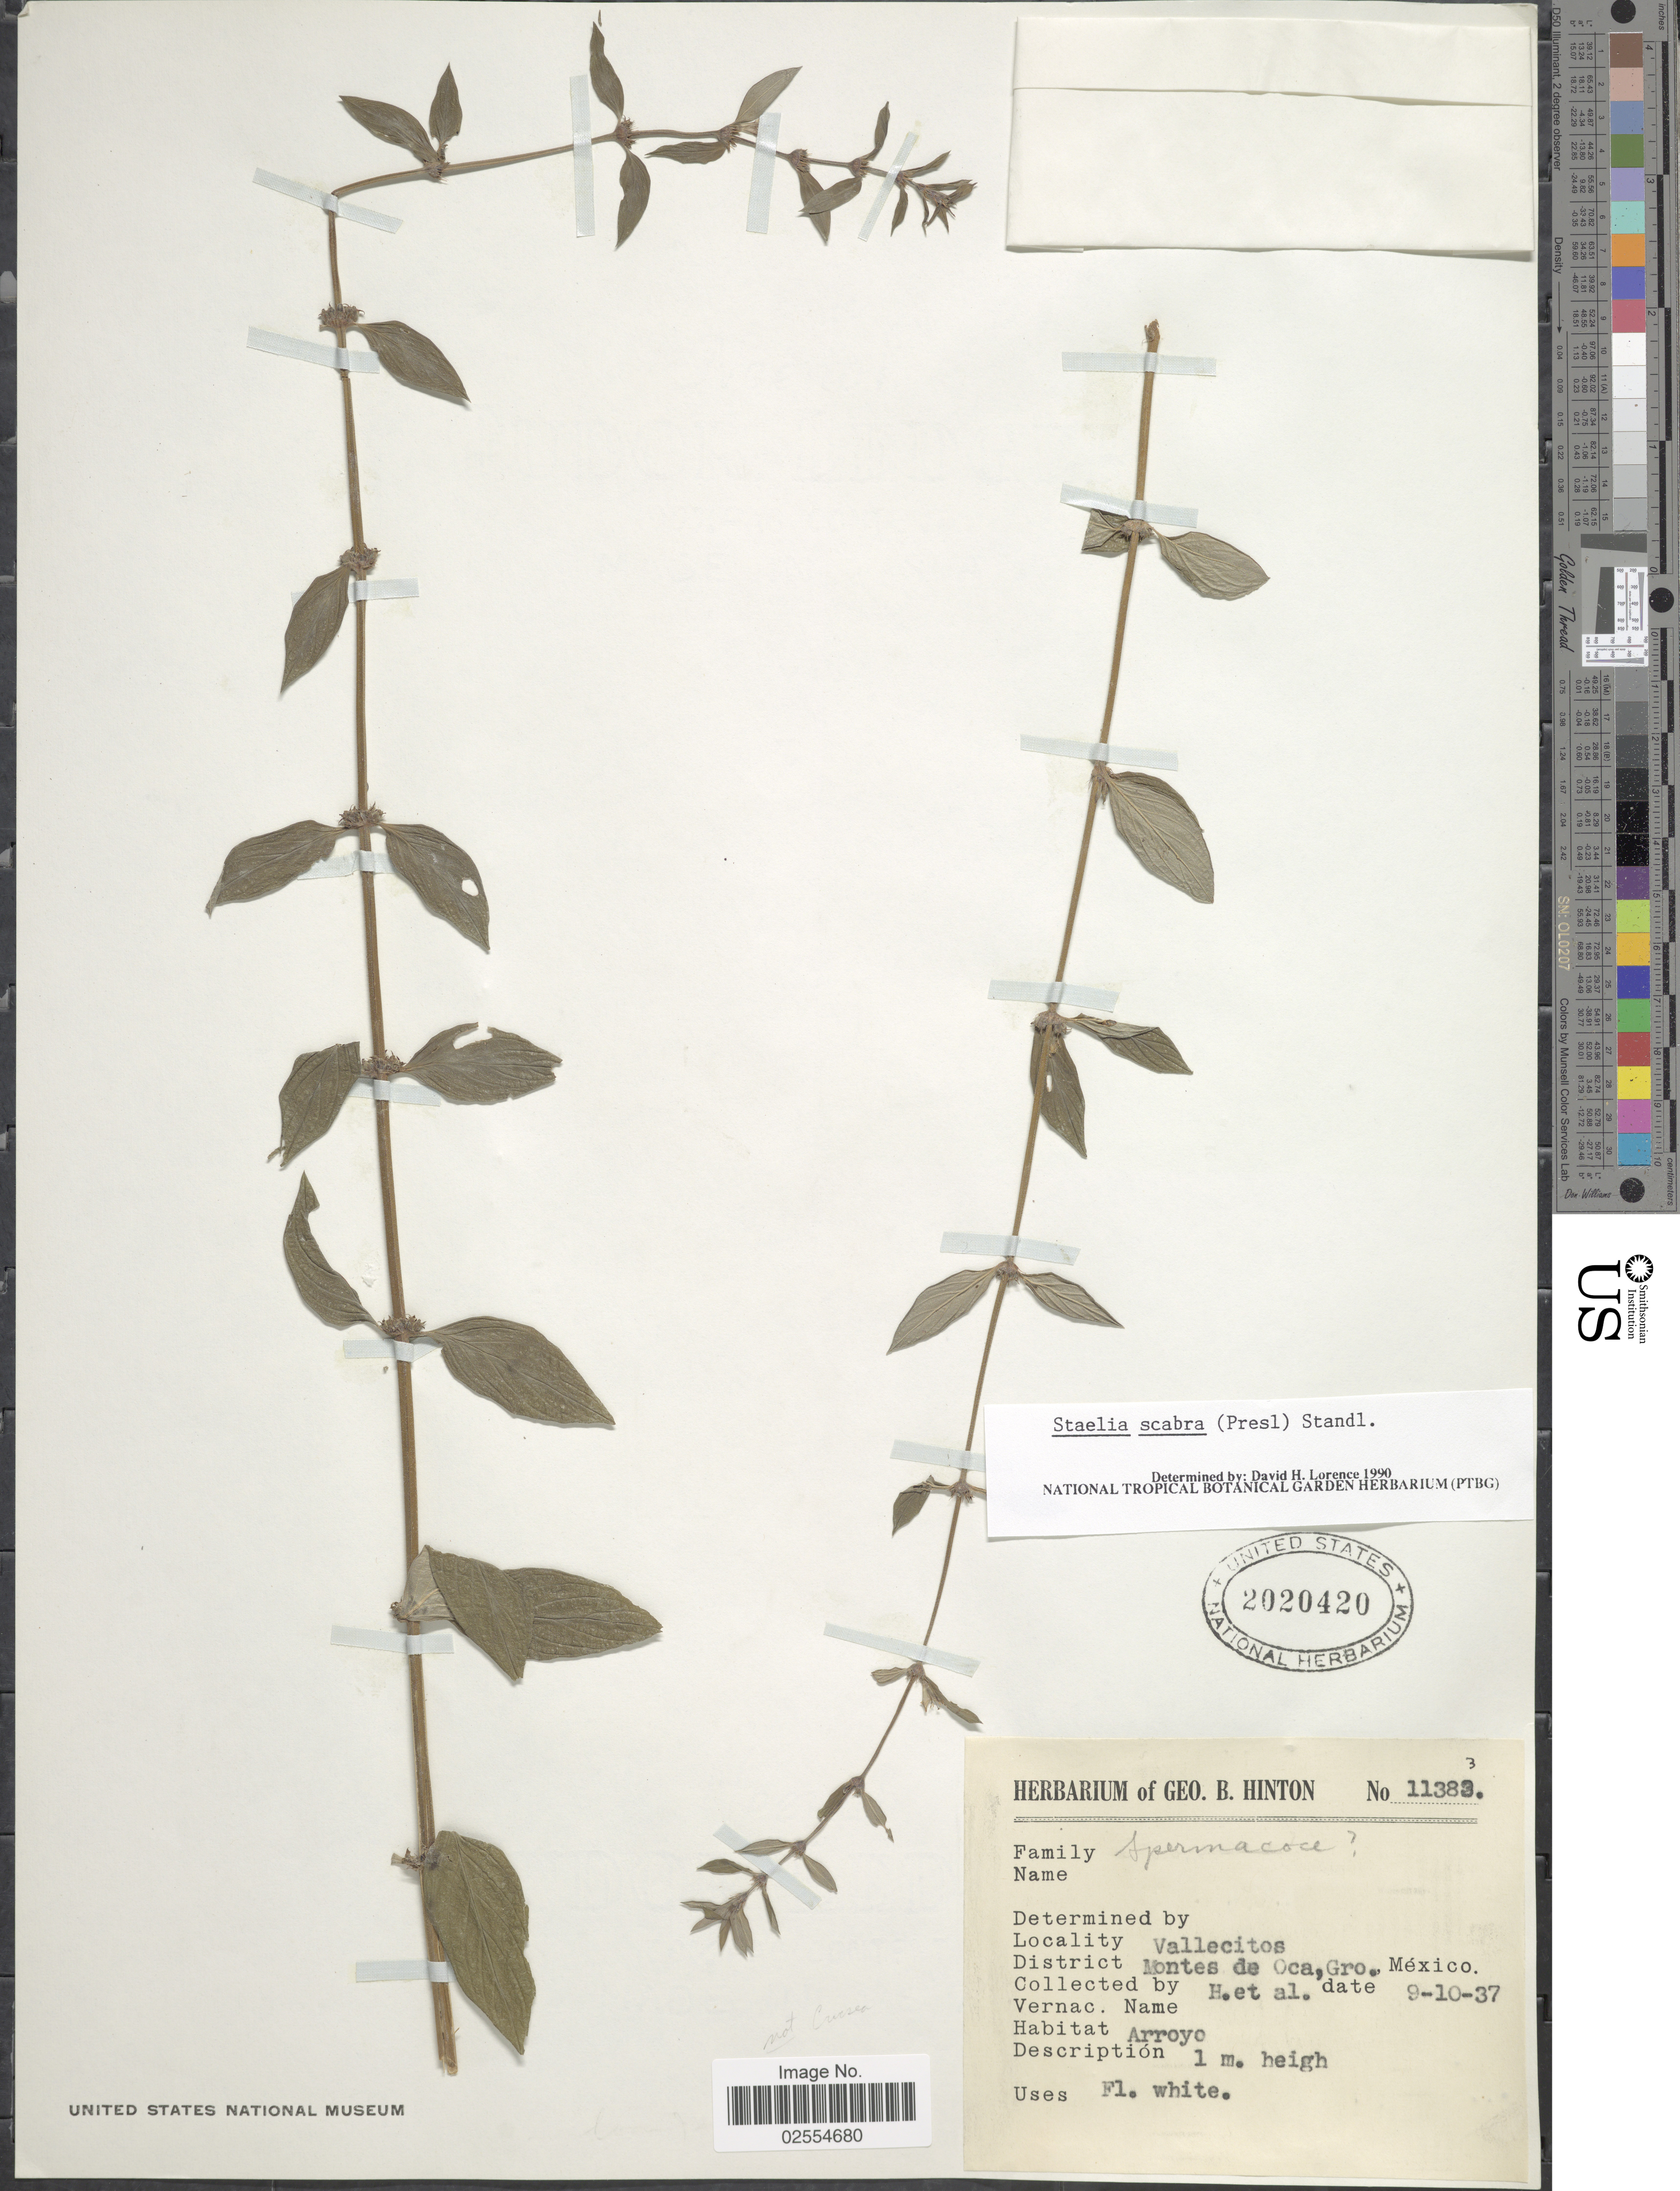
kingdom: Plantae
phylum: Tracheophyta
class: Magnoliopsida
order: Gentianales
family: Rubiaceae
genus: Staelia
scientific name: Staelia scabra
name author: (C. Presl) Standl.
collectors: G. B. Hinton & et al.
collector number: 11383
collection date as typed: Transcribed d/m/y: 10/9/37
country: Mexico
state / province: Guerrero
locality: Vallecitos, District Montes de Oca, Arroyo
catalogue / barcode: US 2020420